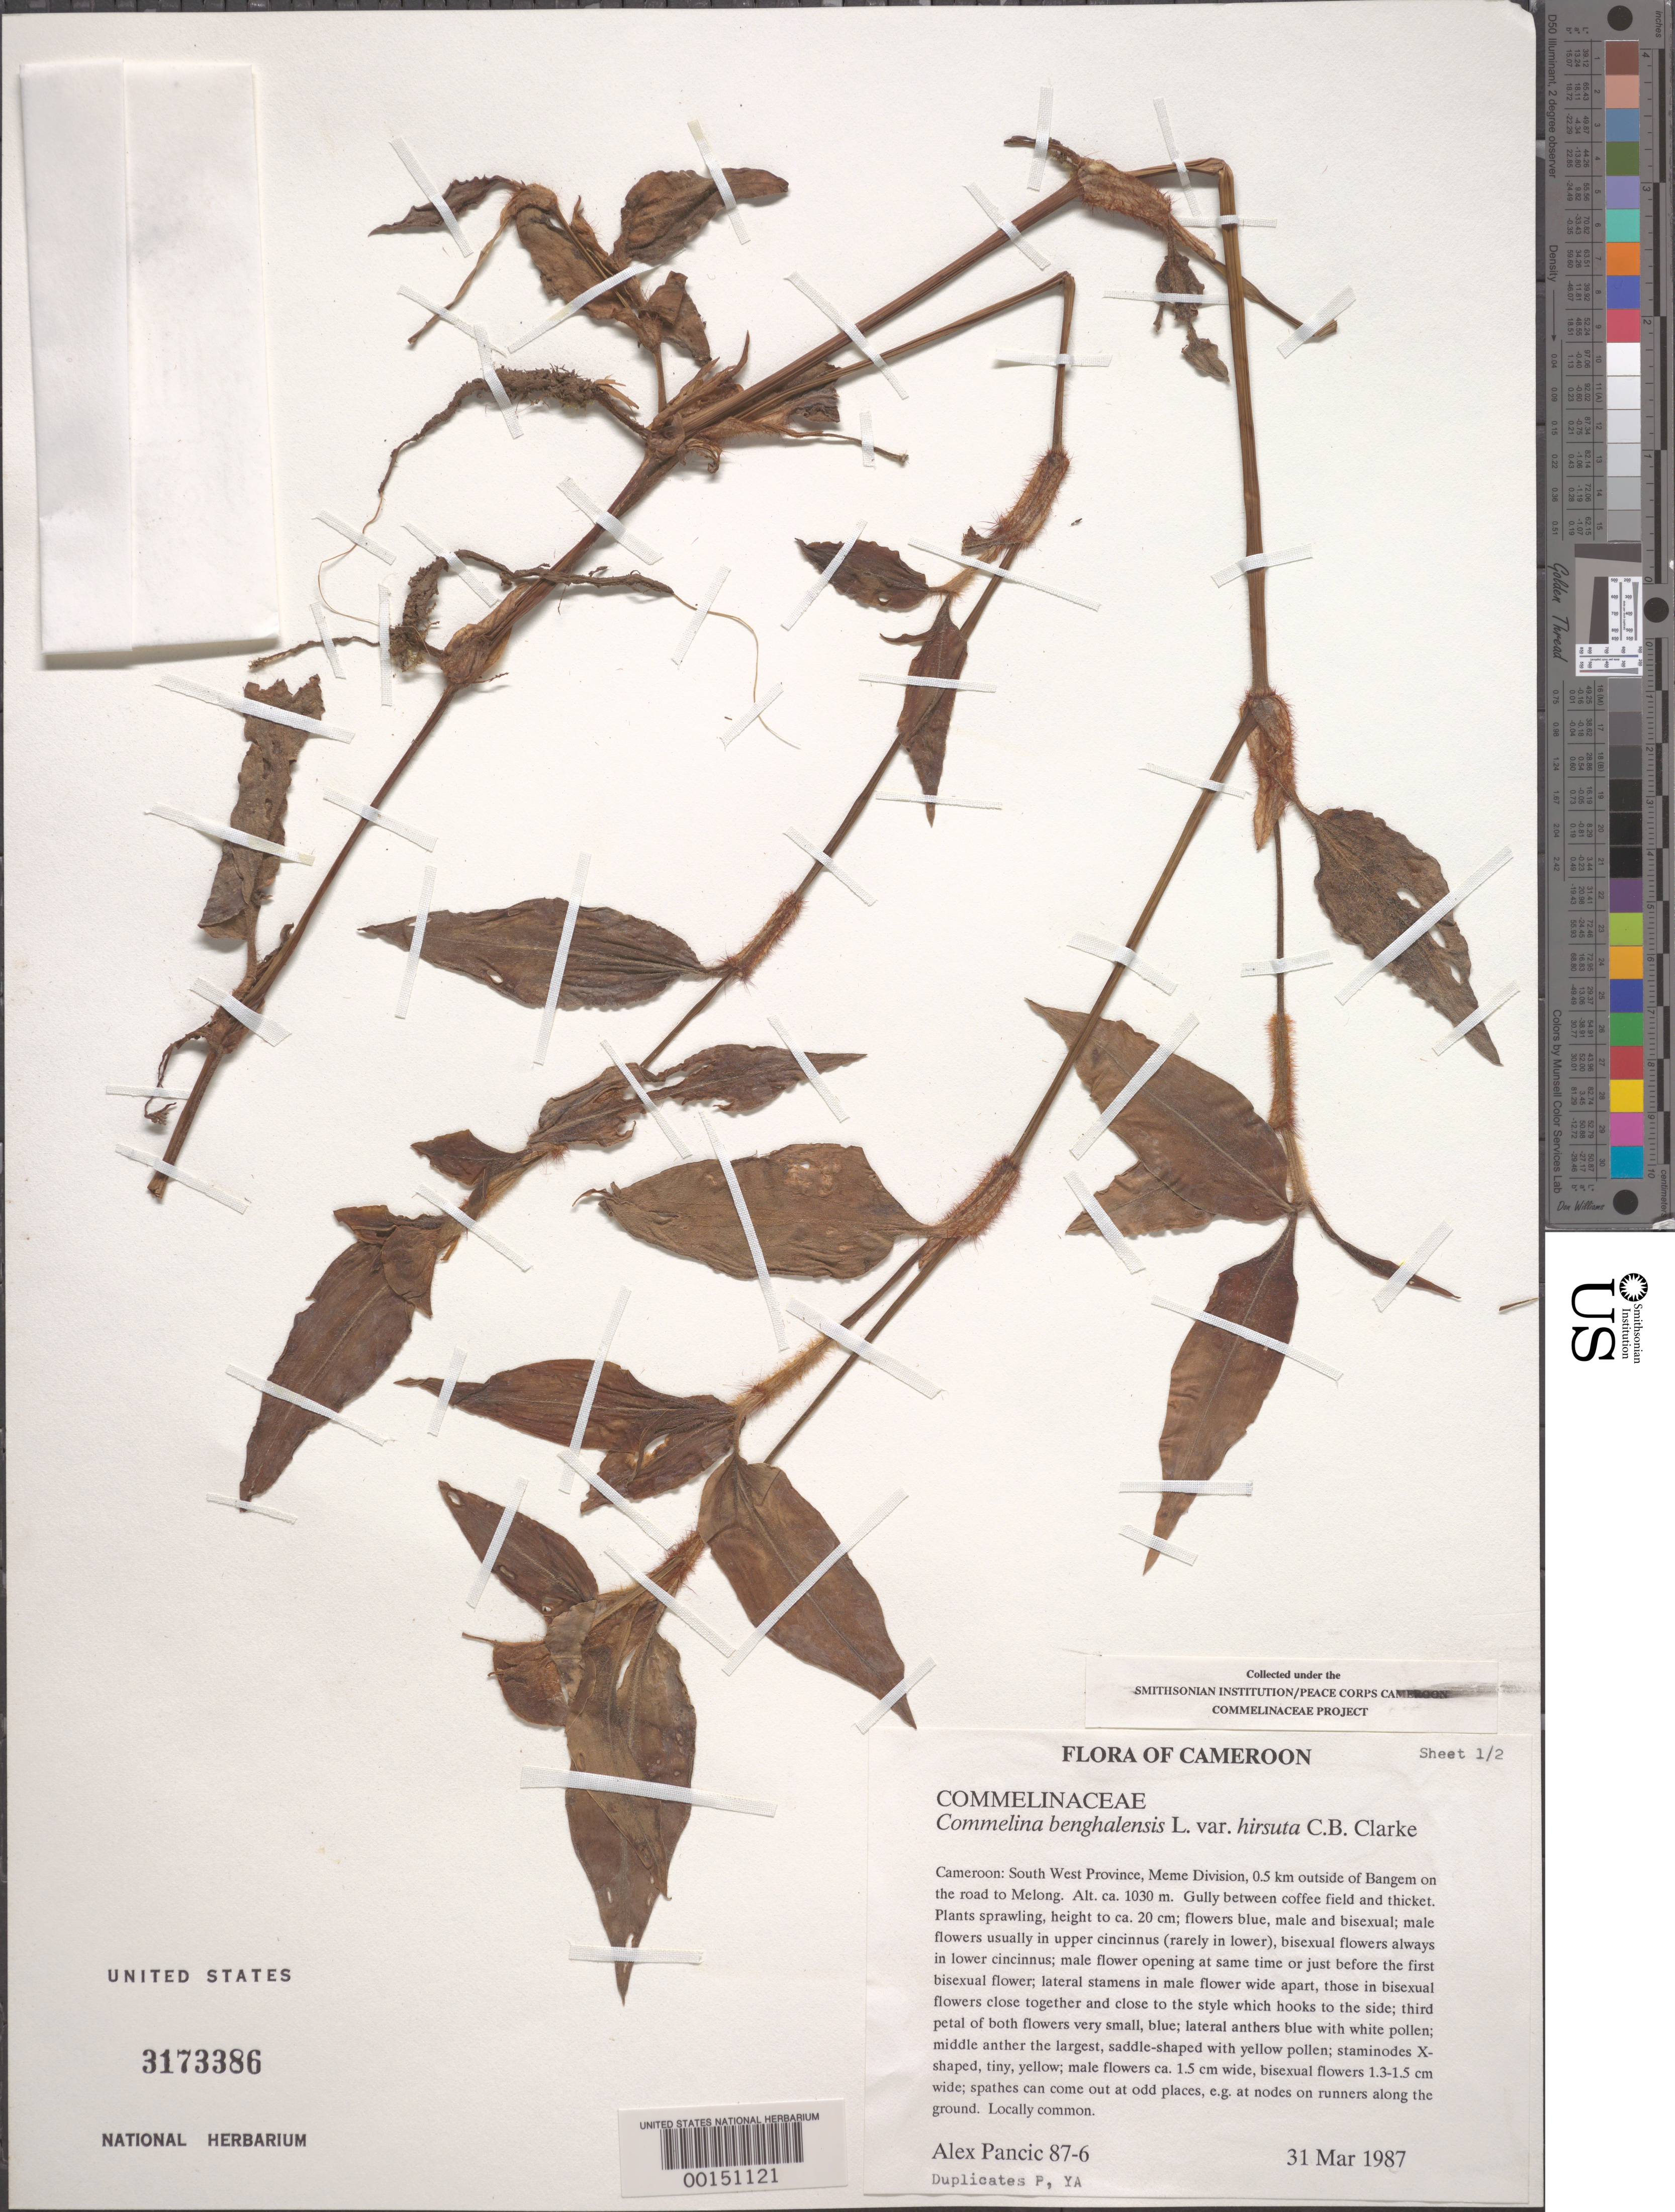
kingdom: Plantae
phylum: Tracheophyta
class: Liliopsida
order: Commelinales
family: Commelinaceae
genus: Commelina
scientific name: Commelina benghalensis var. hirsuta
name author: C.B. Clarke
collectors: A. Pancic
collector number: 87-6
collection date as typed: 31 Mar 1987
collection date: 1987-03-31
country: Cameroon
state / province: Sud-Ouest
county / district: Meme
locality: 0.5 km outside of bangem on road to melong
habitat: Gully between coffee field and thicket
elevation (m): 1030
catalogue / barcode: US 3173386